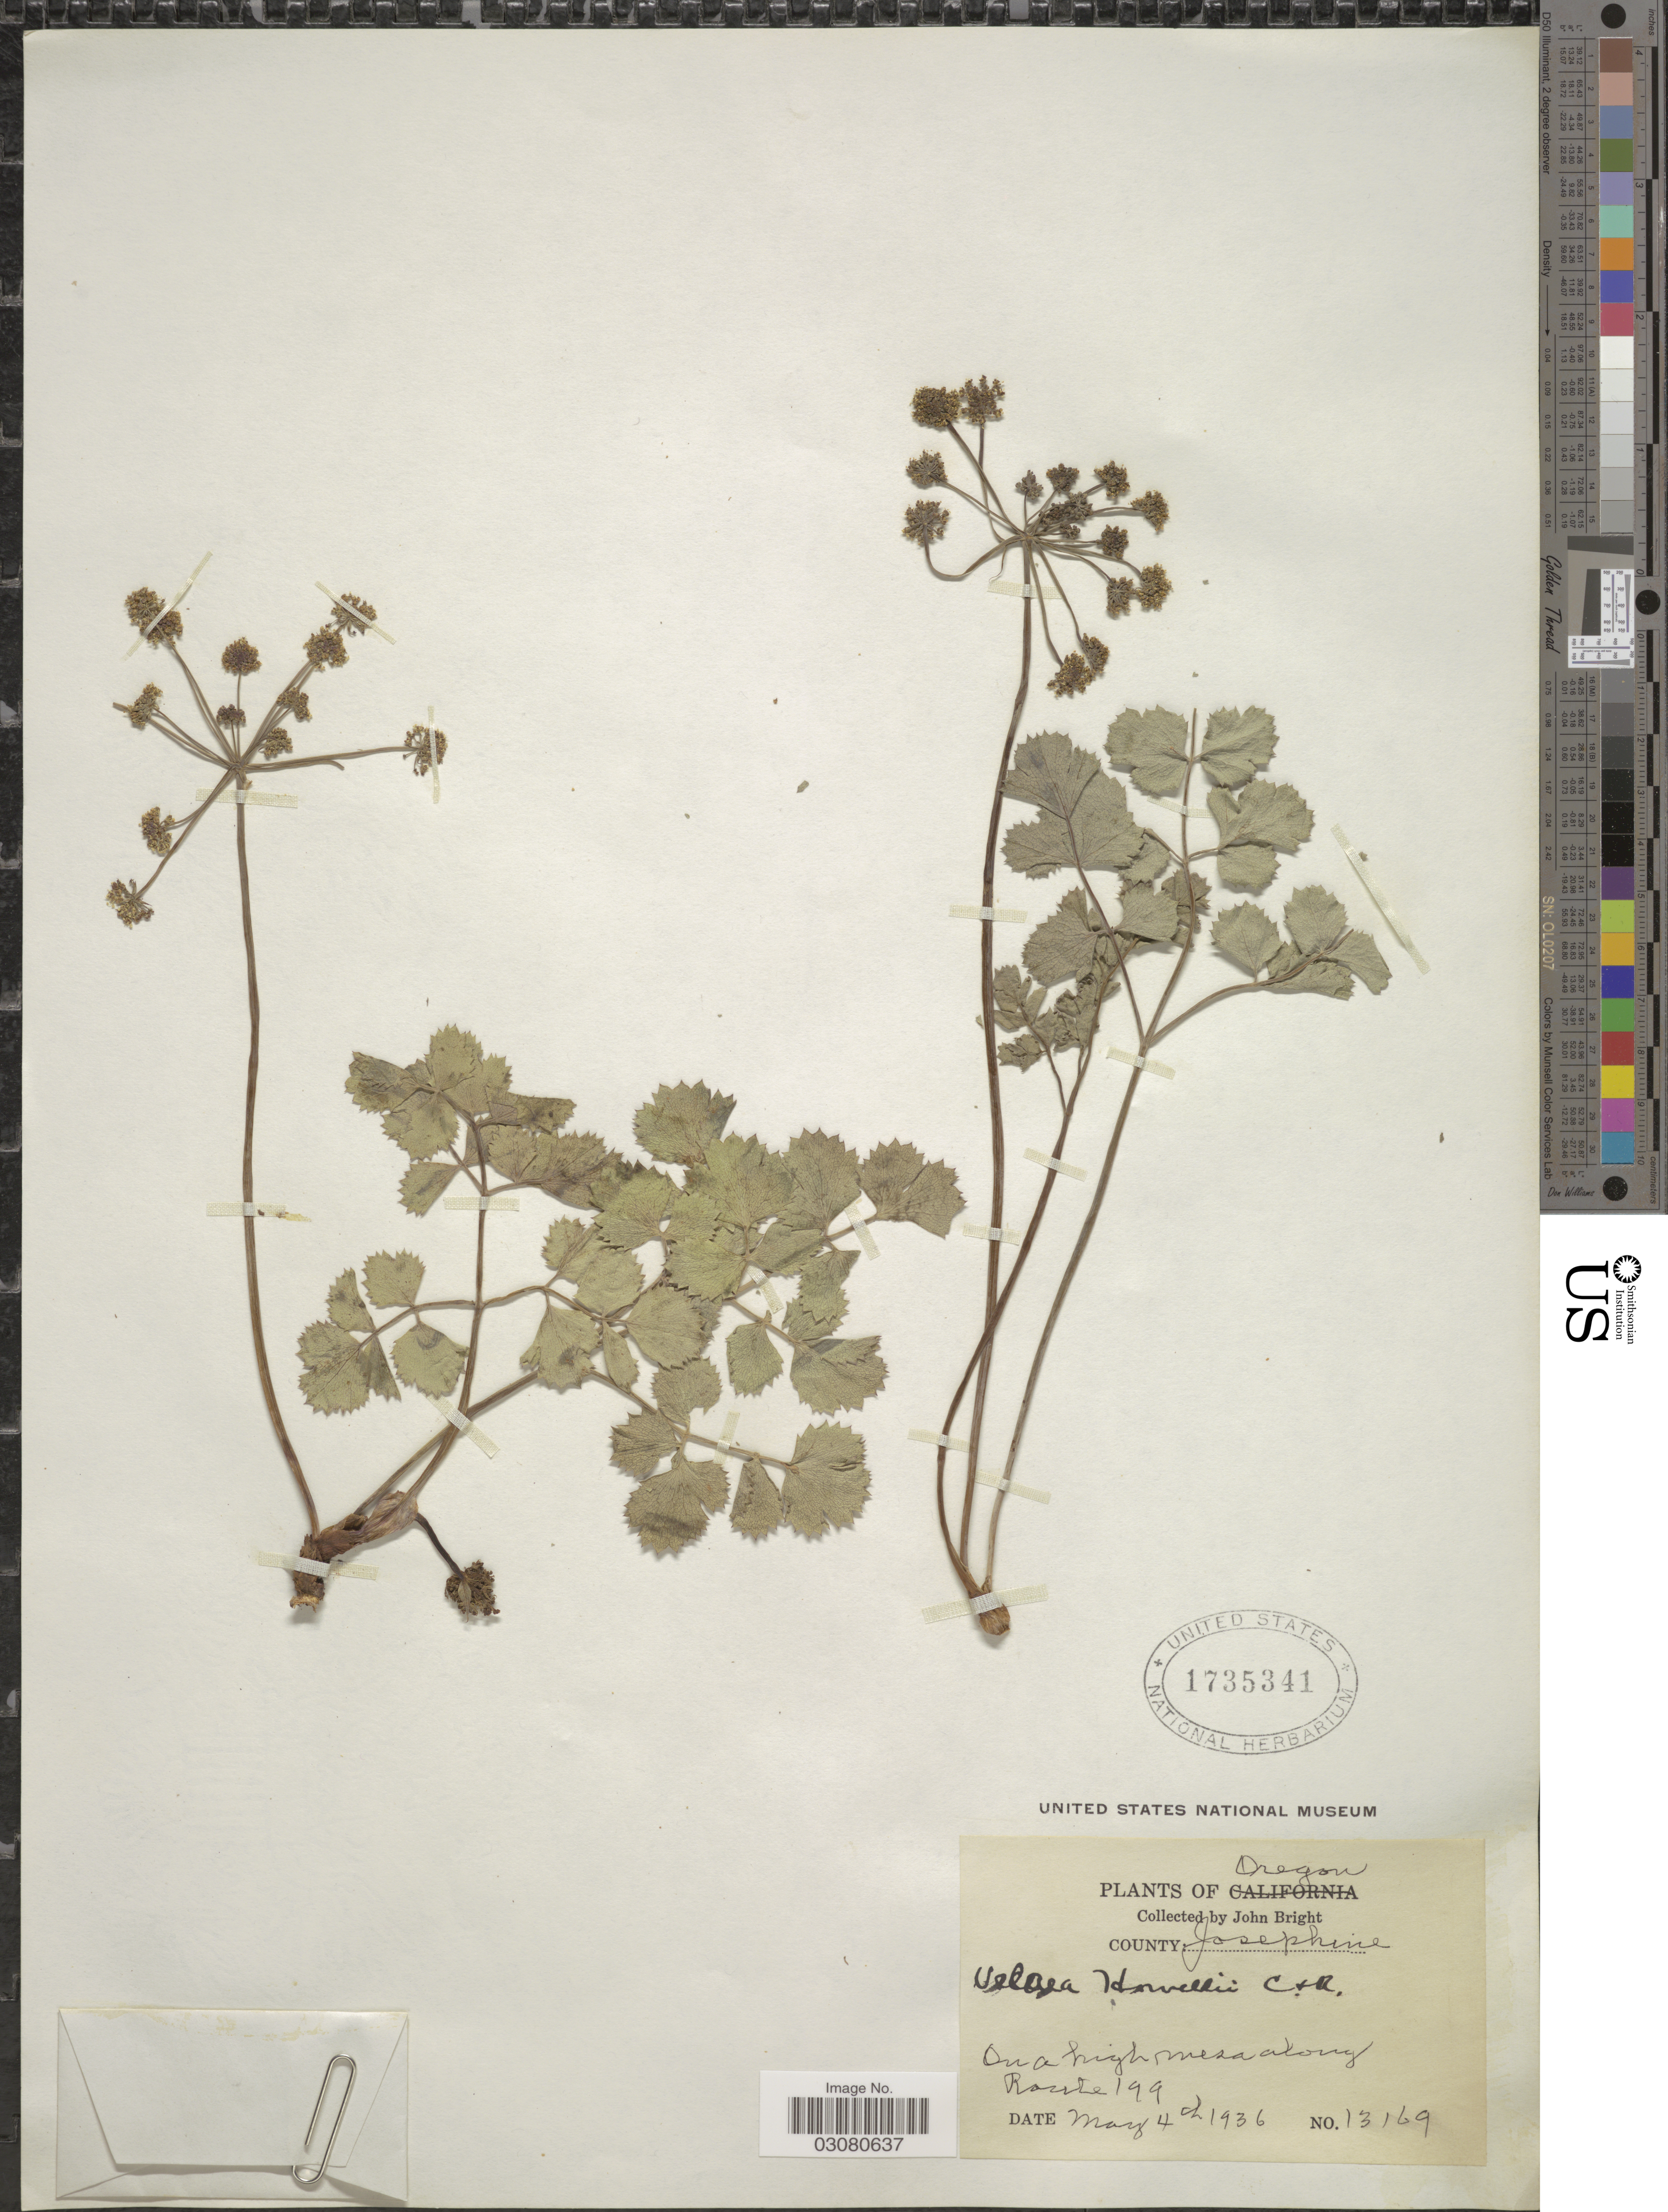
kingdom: Plantae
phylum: Tracheophyta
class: Magnoliopsida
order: Apiales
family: Apiaceae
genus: Drudeophytum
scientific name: Drudeophytum howellii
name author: (J.M. Coult. & Rose) J.M. Coult. & Rose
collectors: J. Bright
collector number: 13169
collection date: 1936-05-04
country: United States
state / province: Oregon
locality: County: Josephine. On a high mesa along Route 199.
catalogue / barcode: US 1735341